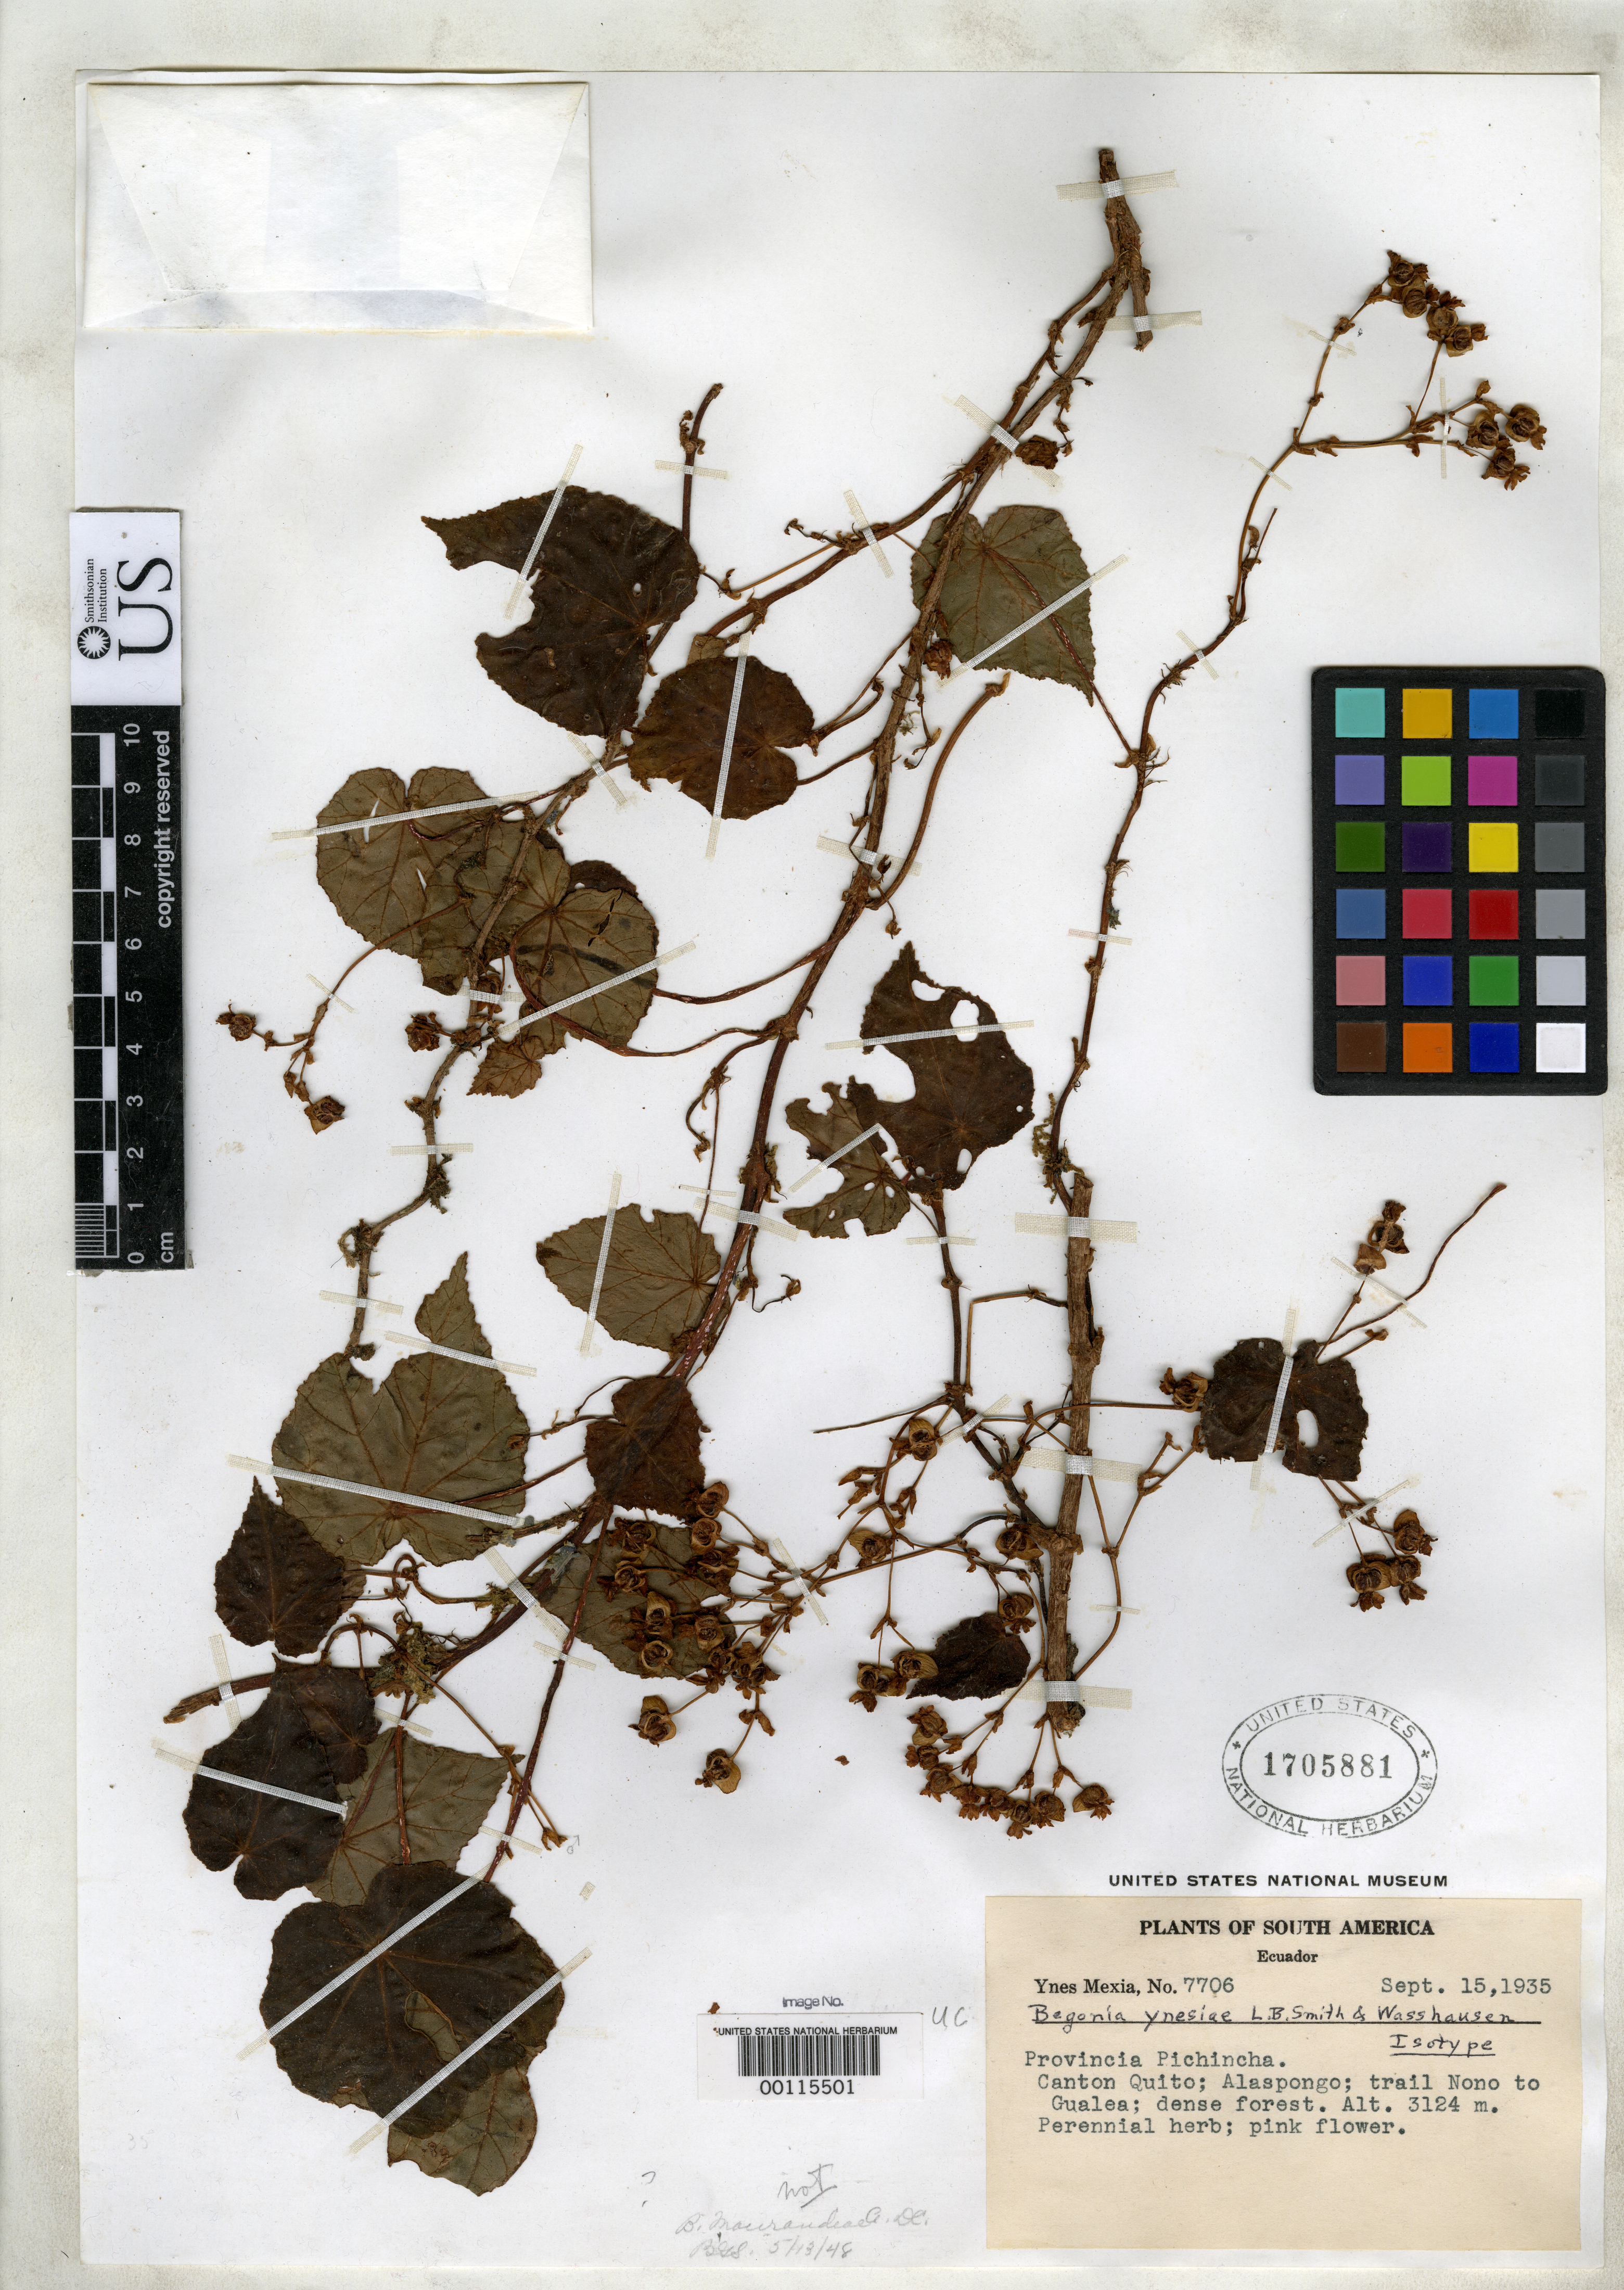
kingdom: Plantae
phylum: Tracheophyta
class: Magnoliopsida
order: Cucurbitales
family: Begoniaceae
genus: Begonia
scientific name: Begonia ynesiae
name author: L.B. Sm. & Wassh.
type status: Isotype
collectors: Y. Mexia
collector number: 7706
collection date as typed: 15 Sep 1935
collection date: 1935-09-15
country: Ecuador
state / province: Pichincha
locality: Canton Quito, Alaspongo, Trail Nono Togualea.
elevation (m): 3124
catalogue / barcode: US 1705881